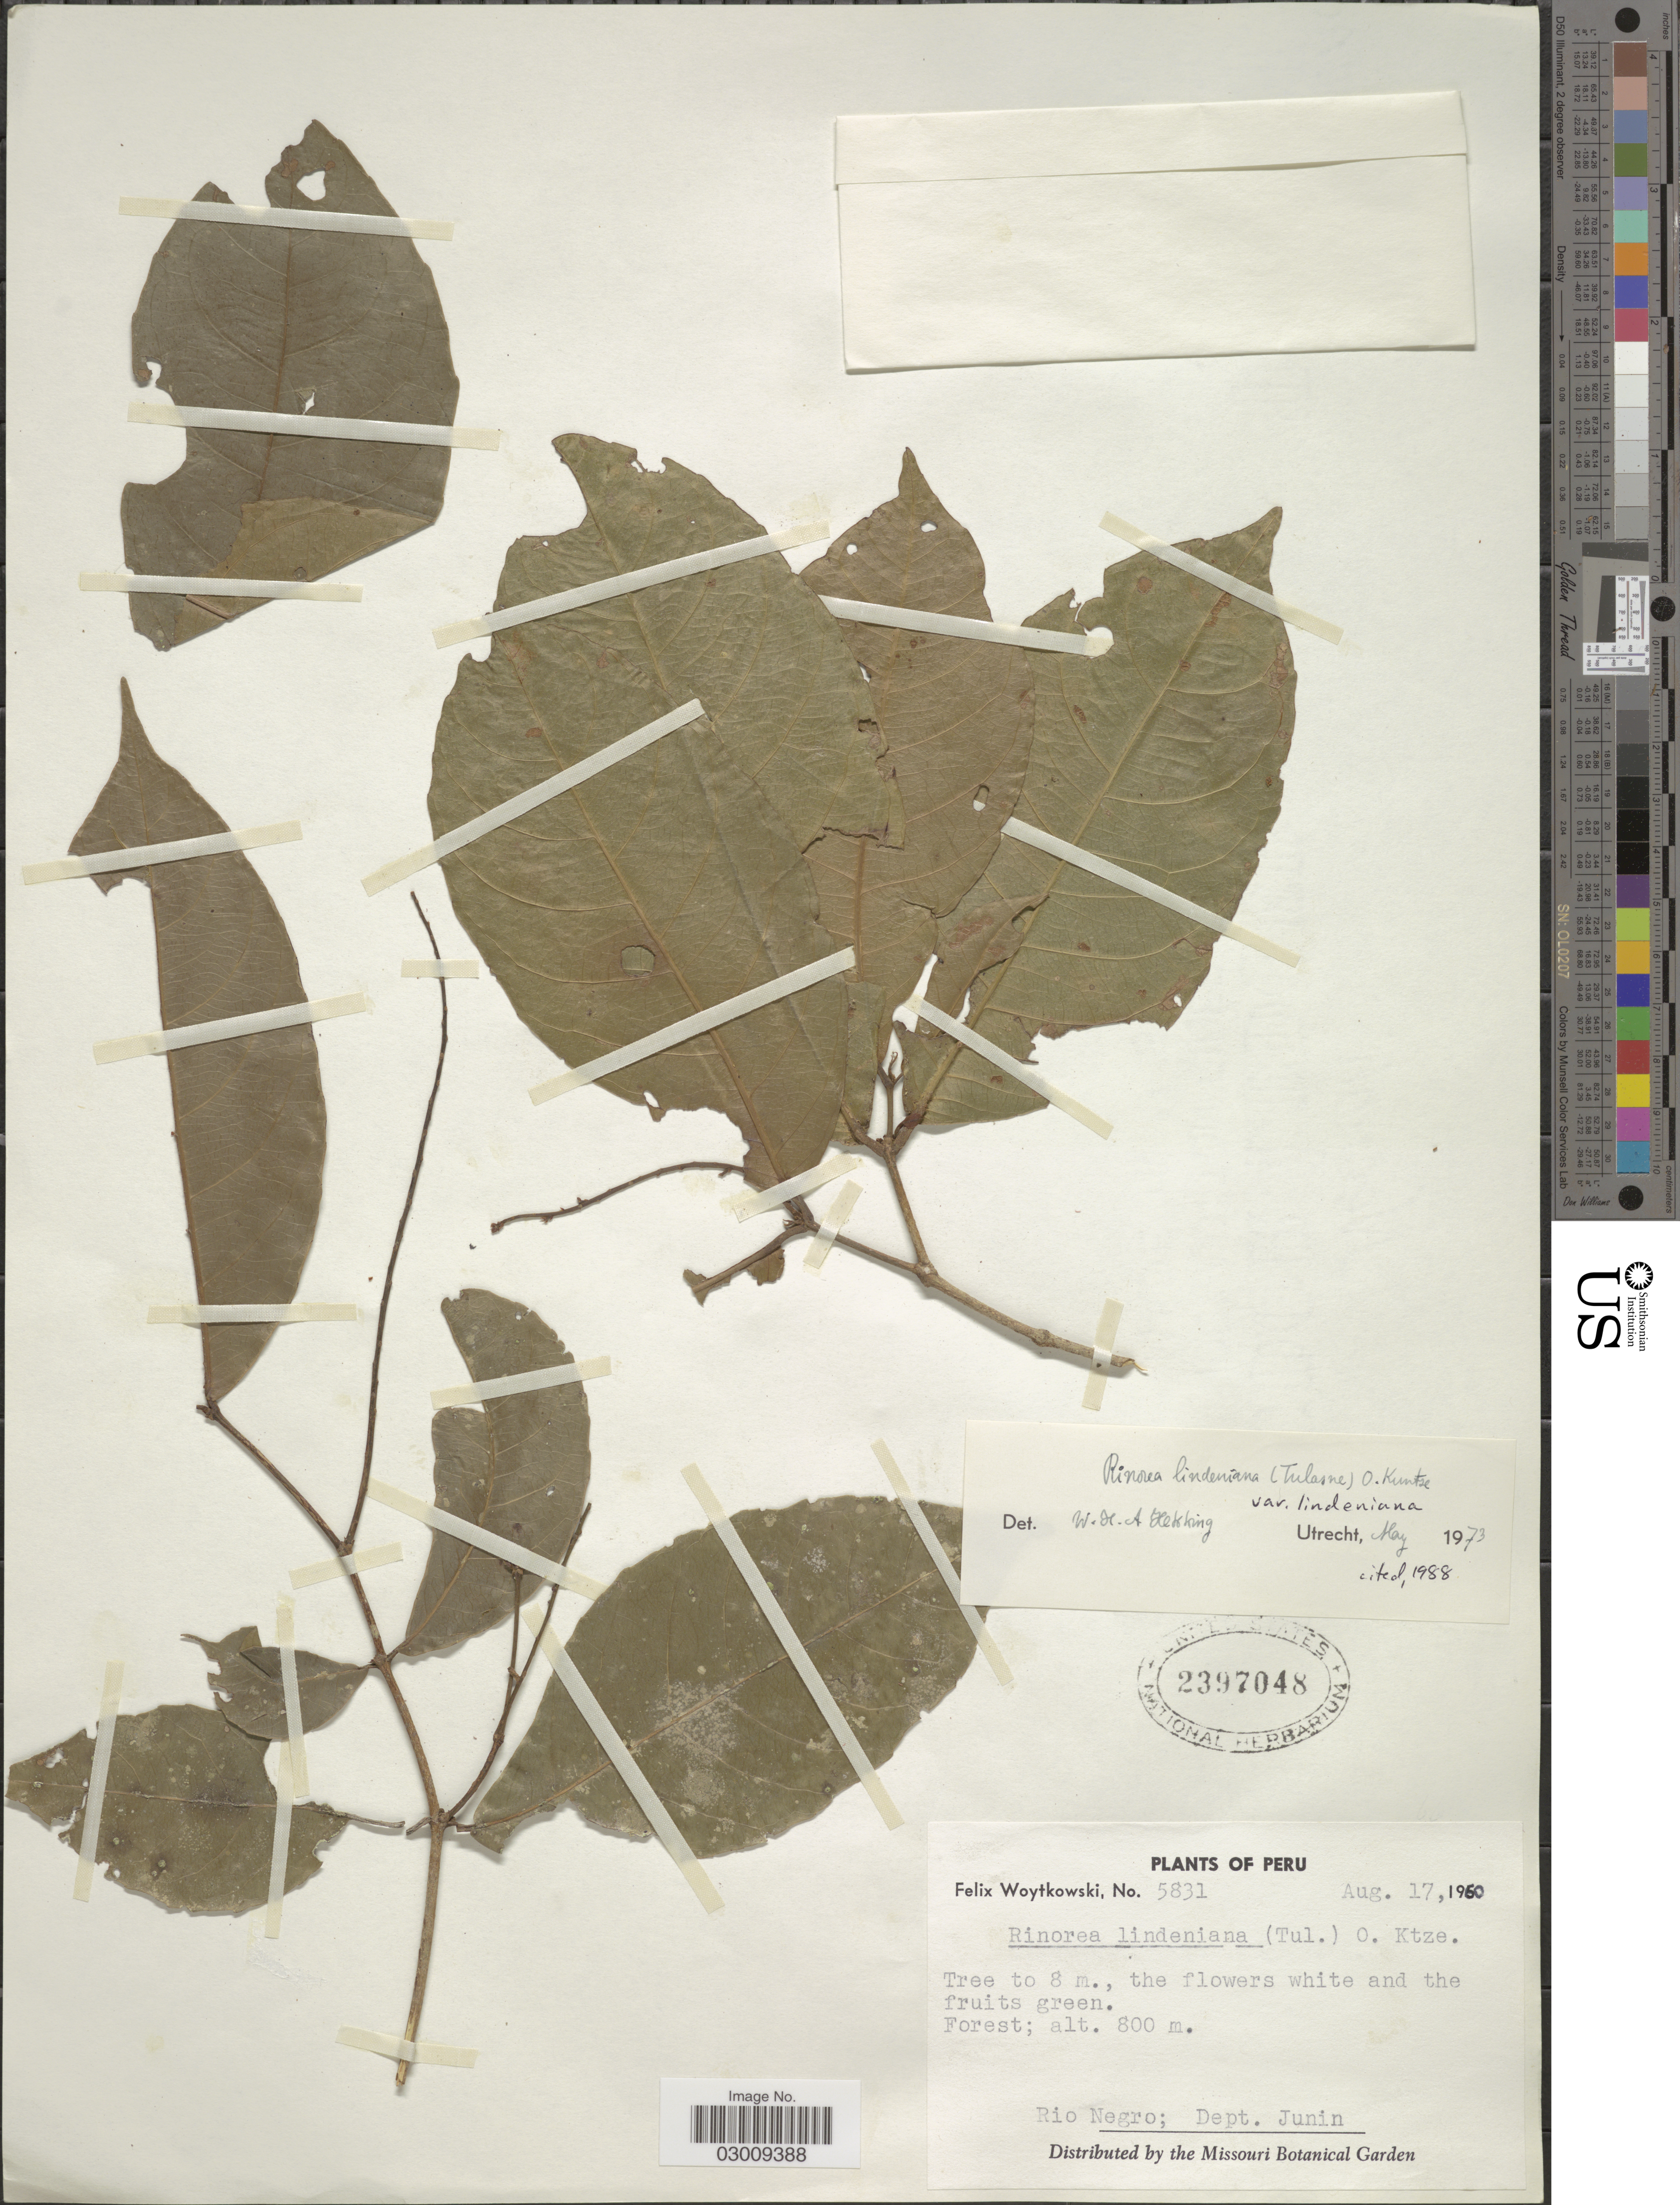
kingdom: Plantae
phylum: Tracheophyta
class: Magnoliopsida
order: Malpighiales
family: Violaceae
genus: Rinorea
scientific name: Rinorea lindeniana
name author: (Tul.) Kuntze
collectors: F. Woytkowski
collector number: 5831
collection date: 1960-08-17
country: Peru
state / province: Junín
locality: Rio Negro; Dept. Junin.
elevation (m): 800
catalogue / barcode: US 2397048